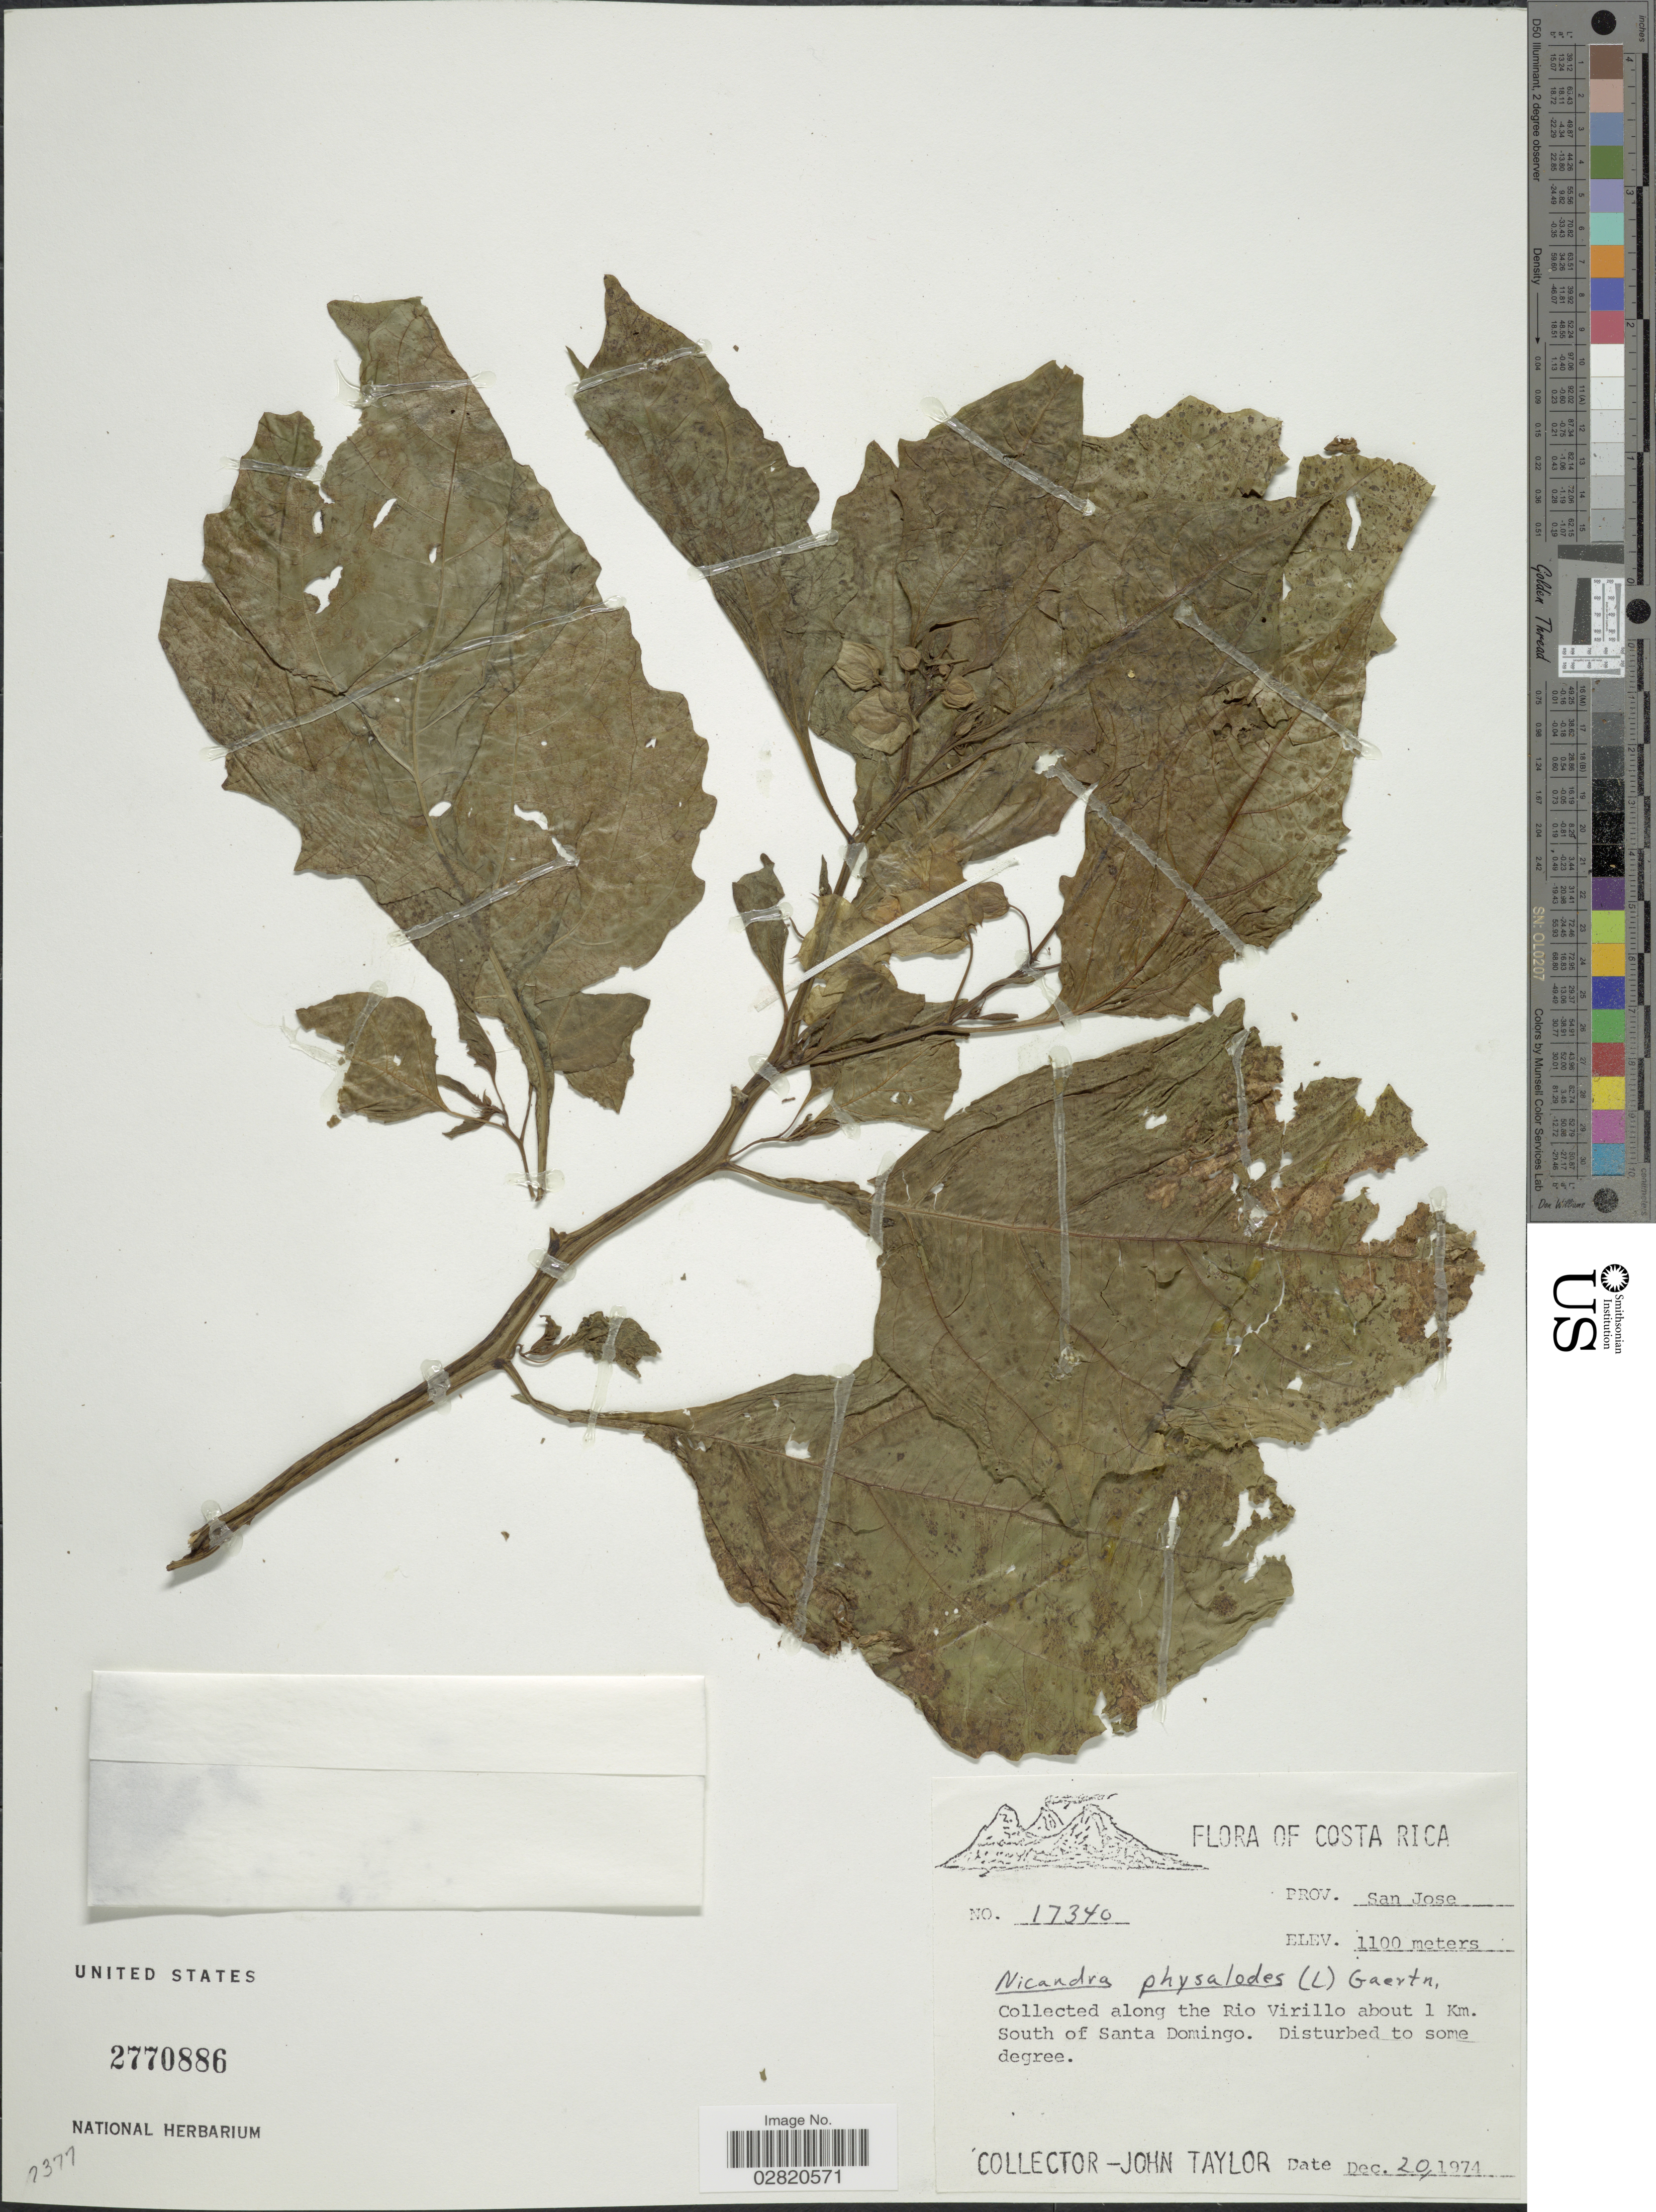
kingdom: Plantae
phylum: Tracheophyta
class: Magnoliopsida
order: Solanales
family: Solanaceae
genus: Nicandra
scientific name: Nicandra physalodes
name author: (L.) Gaertn.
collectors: J. Taylor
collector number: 17340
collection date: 1974-12-20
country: Costa Rica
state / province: San José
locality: Along the Rio Virillo about 1 Km. South of Santa Domingo. Disturbed to some degree.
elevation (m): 1100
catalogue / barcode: US 2770886